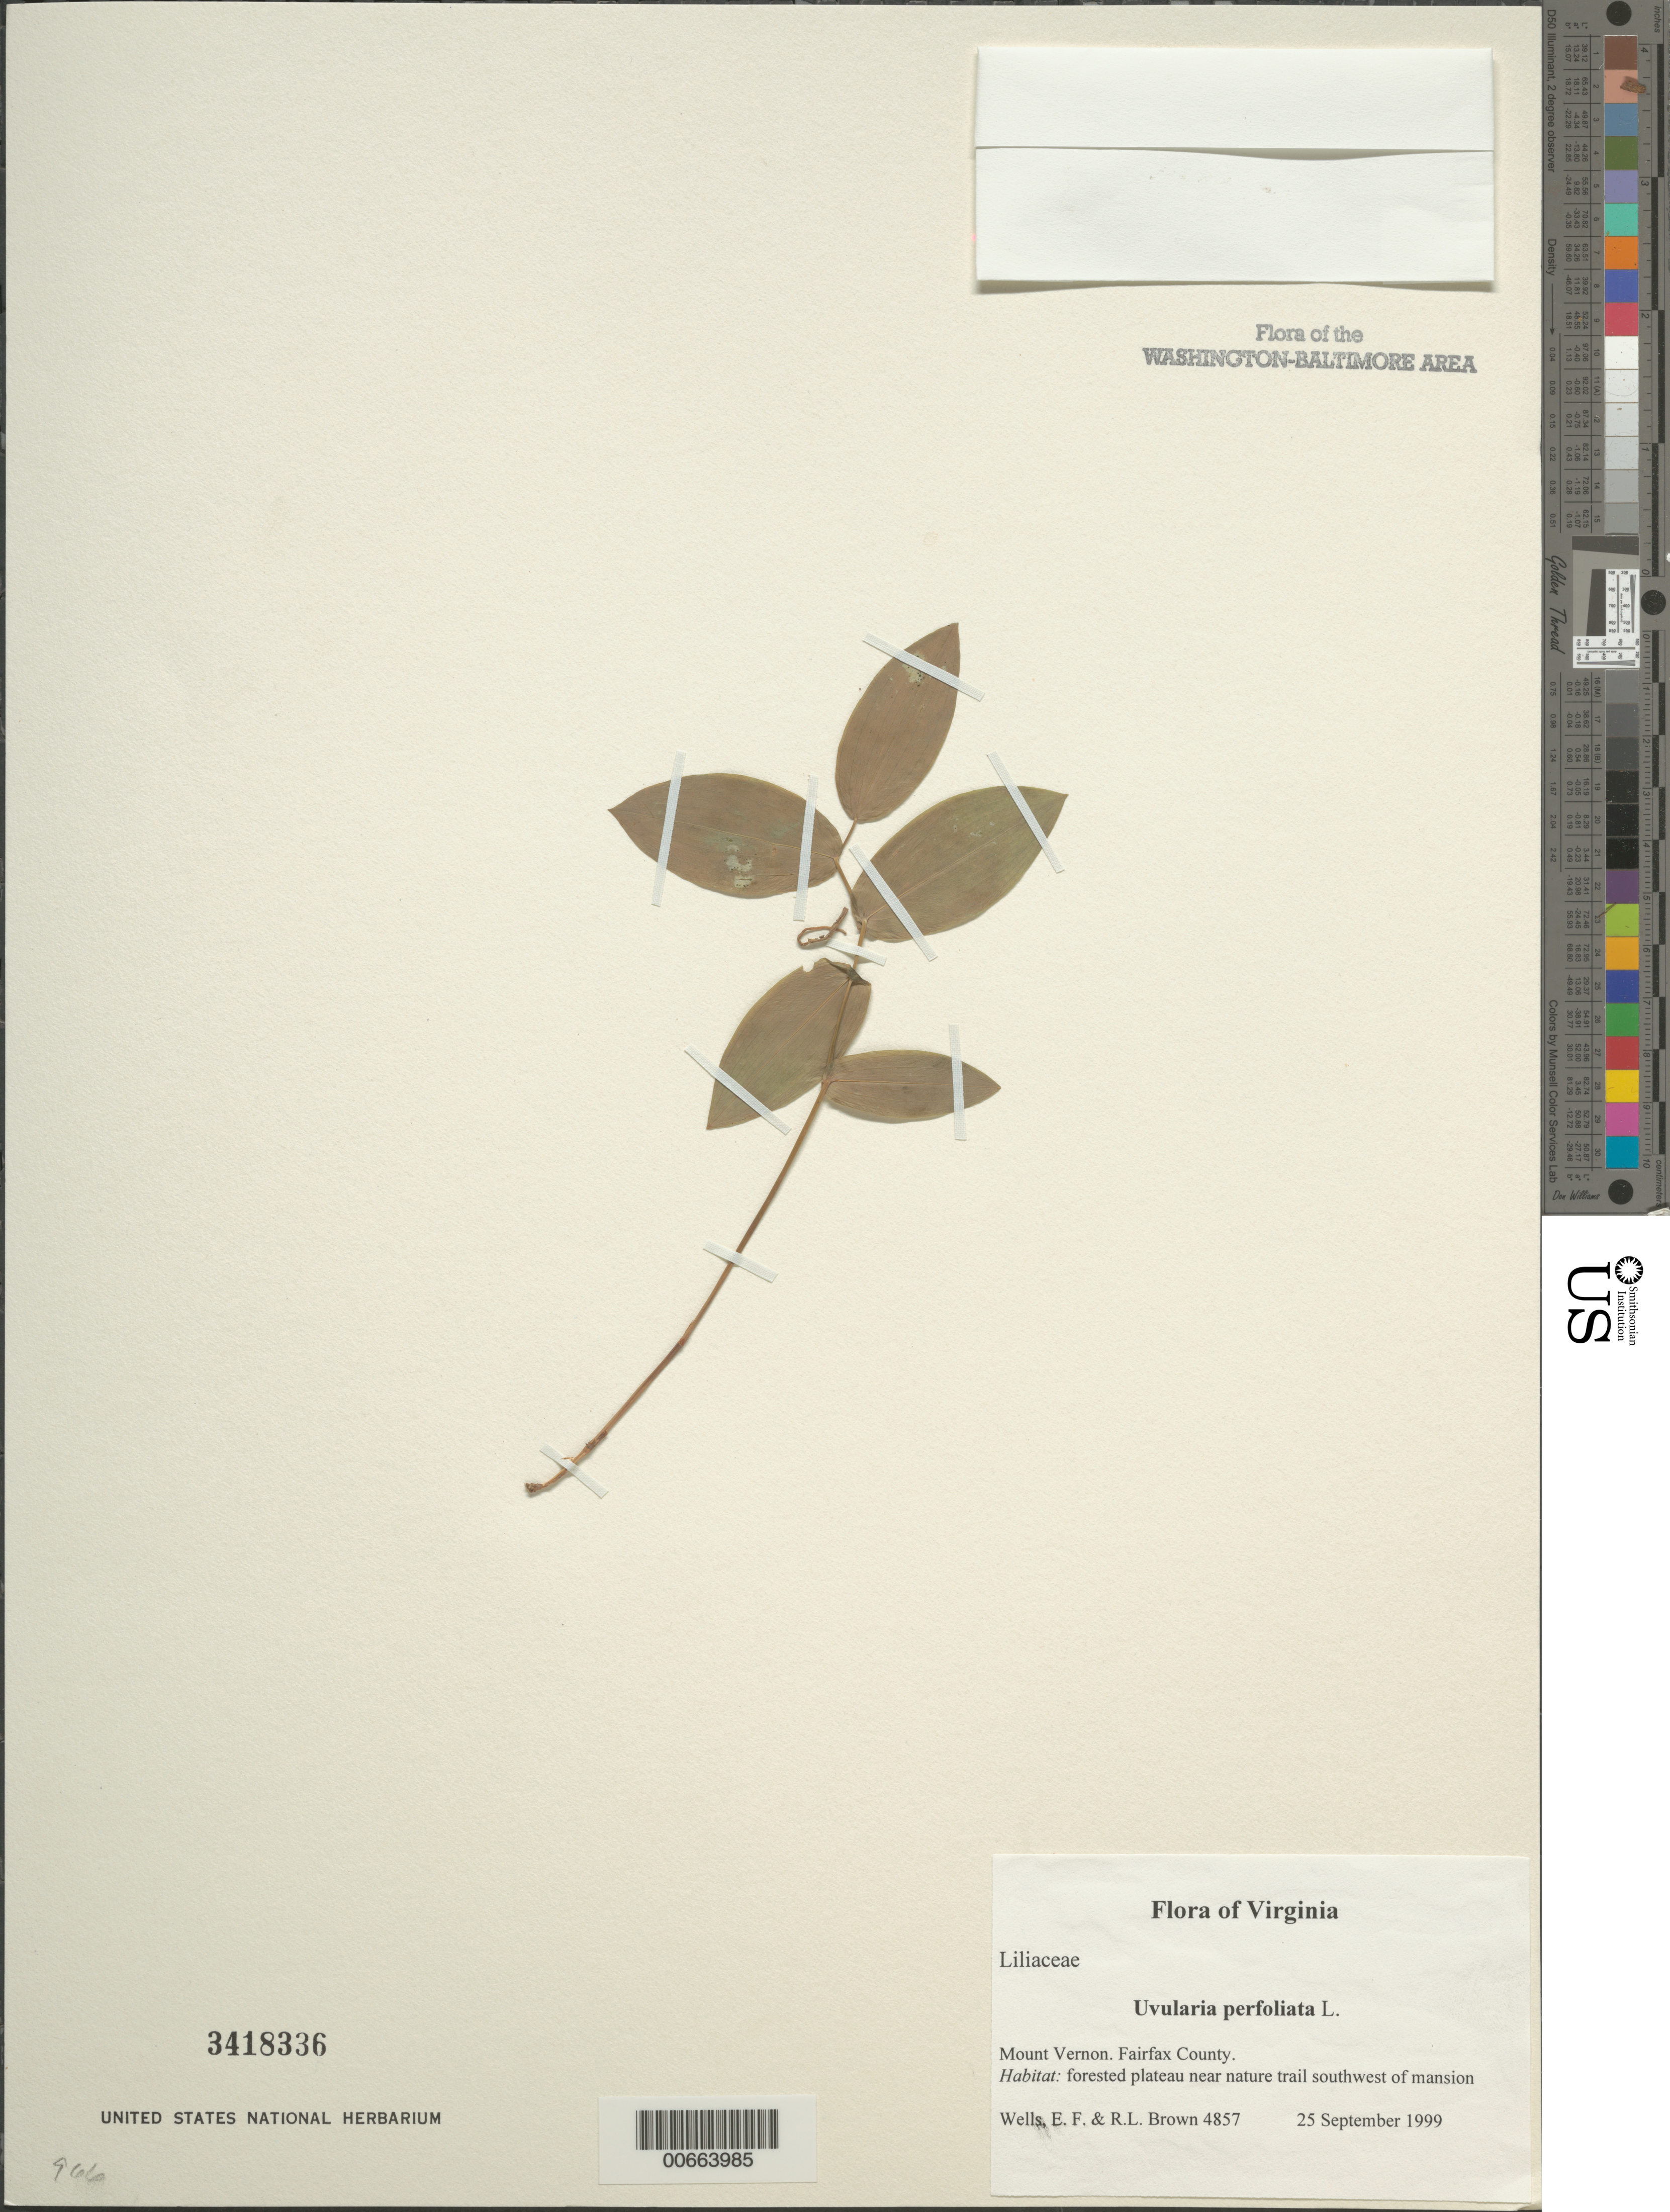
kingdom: Plantae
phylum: Tracheophyta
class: Liliopsida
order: Liliales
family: Colchicaceae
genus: Uvularia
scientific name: Uvularia perfoliata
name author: L.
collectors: E. F. Wells & R. L. Brown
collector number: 4857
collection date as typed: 25 Sep 1999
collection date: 1999-09-25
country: United States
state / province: Virginia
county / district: Fairfax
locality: Mount Vernon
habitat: forested plateau near nature trail southwest of mansion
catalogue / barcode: US 3418336